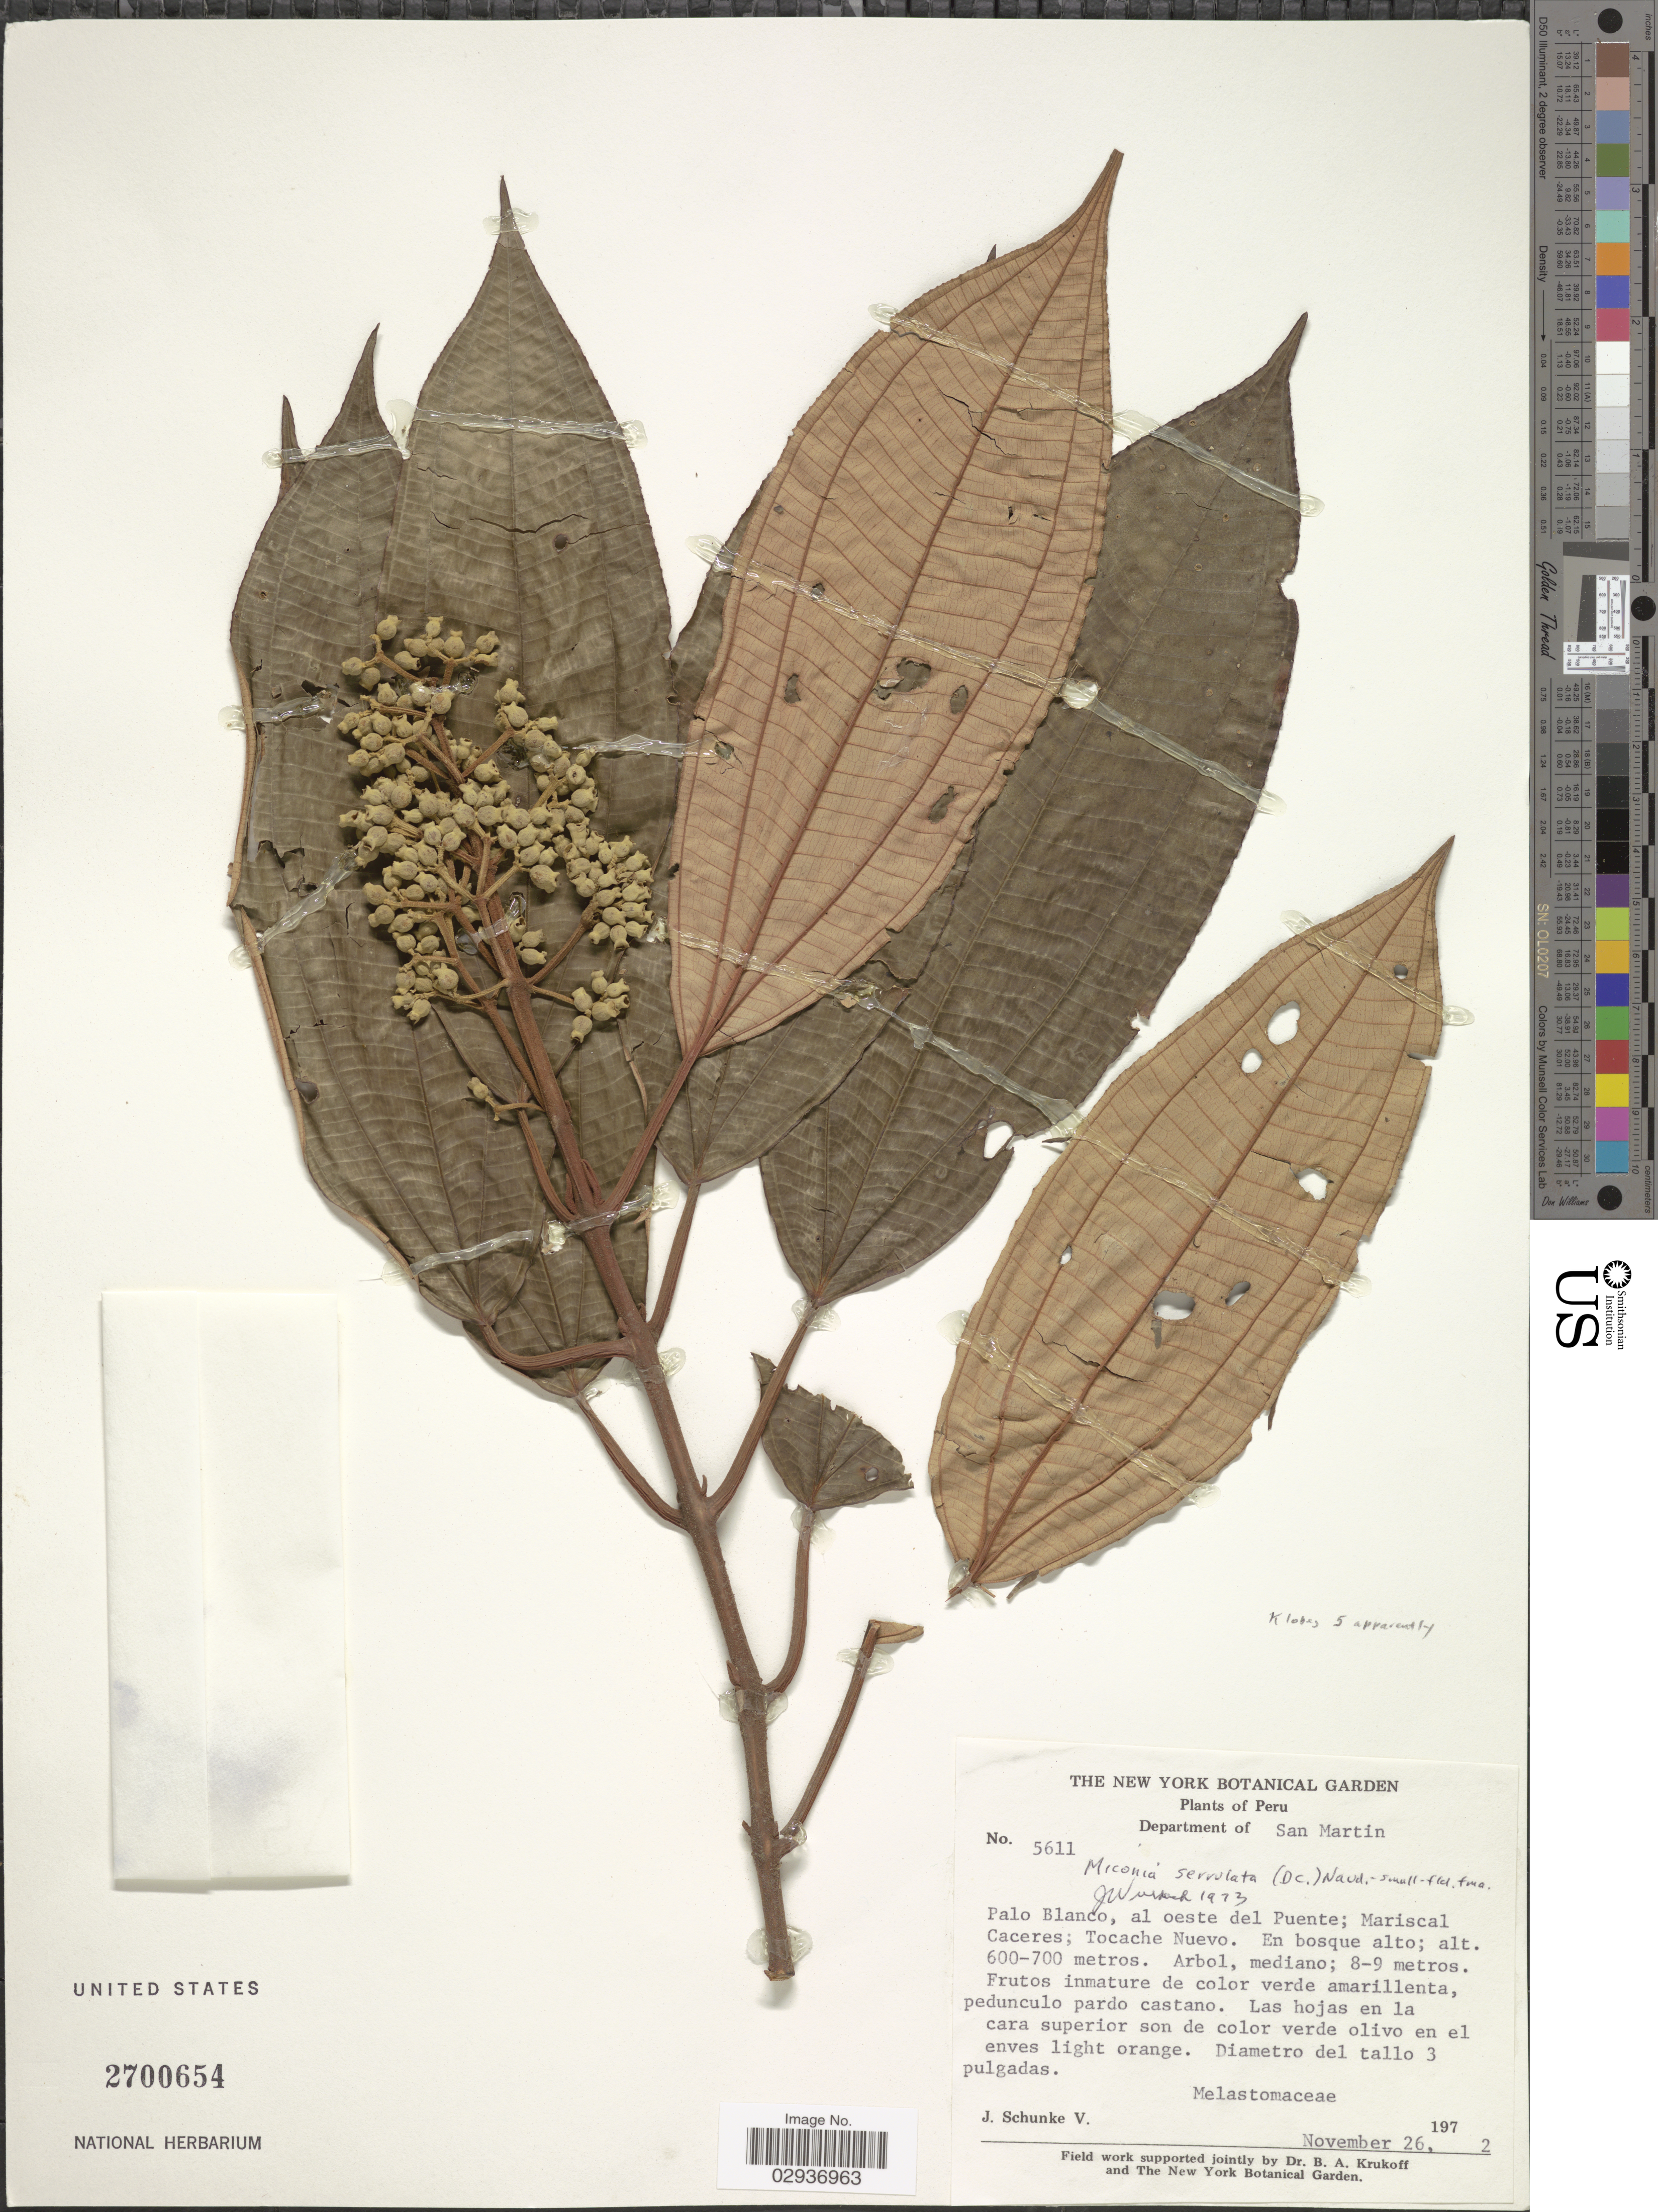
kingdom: Plantae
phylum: Tracheophyta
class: Magnoliopsida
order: Myrtales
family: Melastomataceae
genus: Miconia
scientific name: Miconia bubalina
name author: Naudin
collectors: J. Schunke Vigo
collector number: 5611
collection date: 1972-11-26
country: Peru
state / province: San Martín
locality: Department of San Martin. Palo Blanco, al oeste del Puente; Mariscal Caceres; Tocache Nuevo.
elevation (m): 600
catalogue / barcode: US 2700654